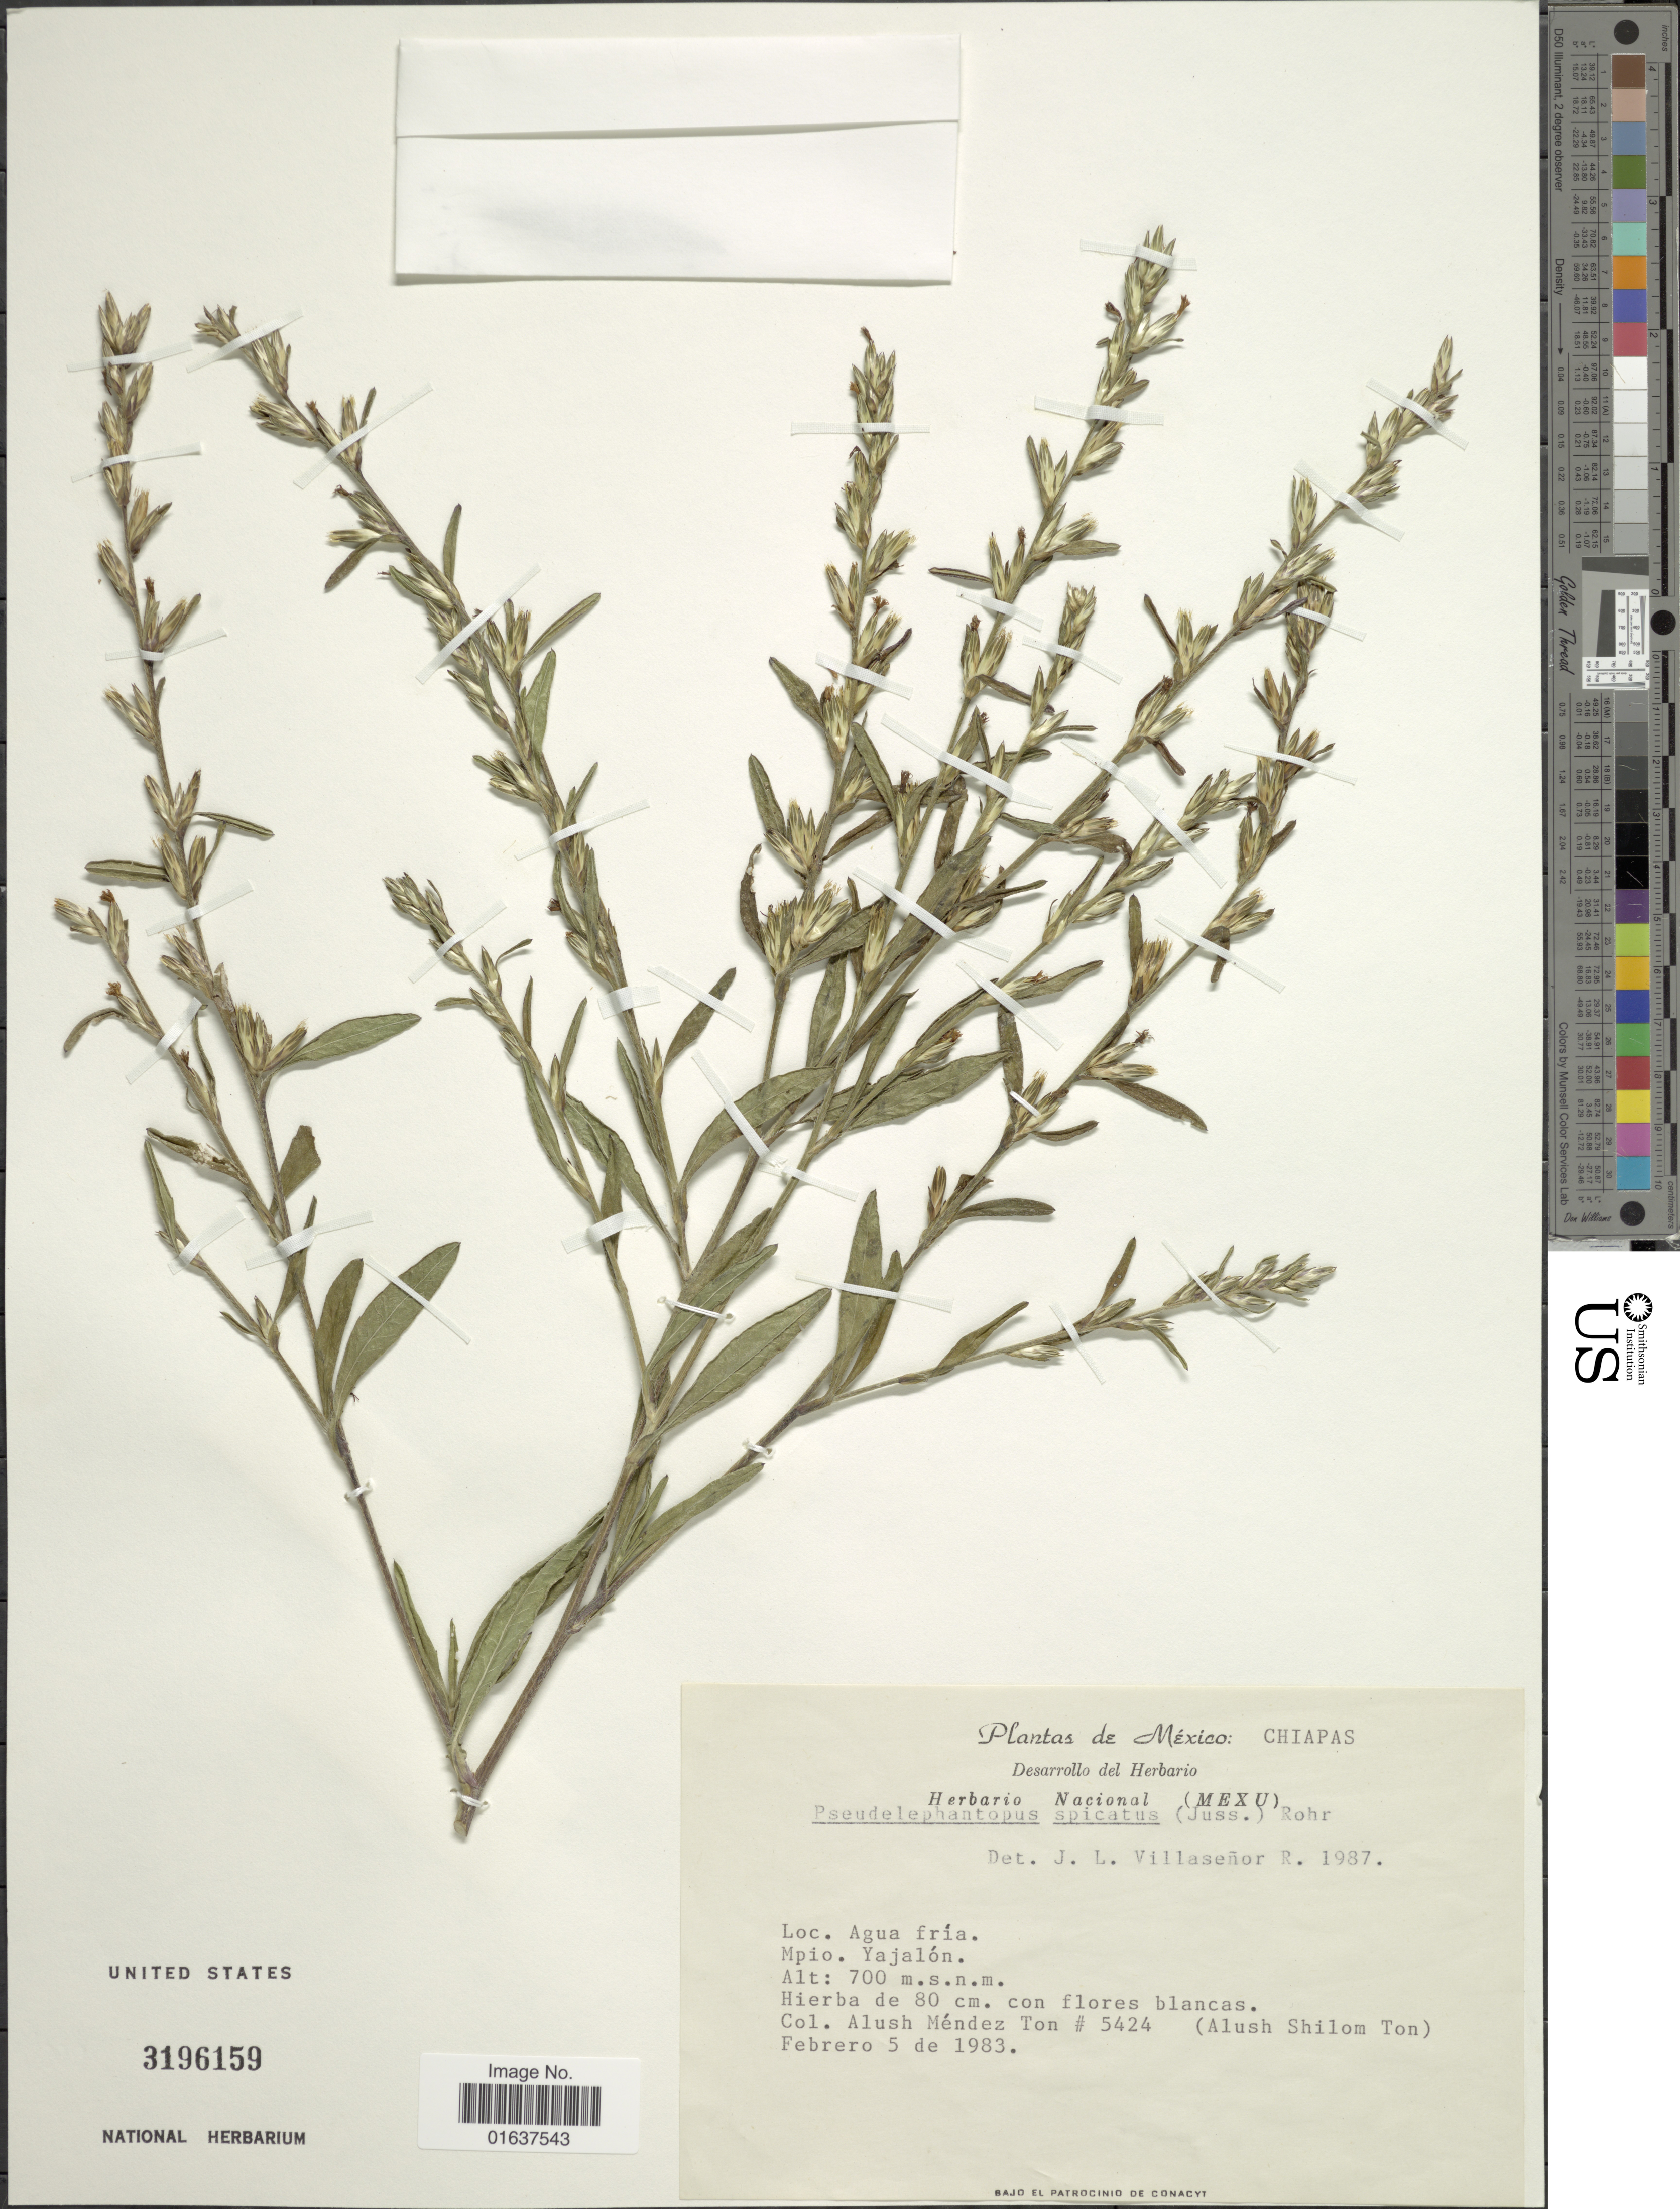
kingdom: Plantae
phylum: Tracheophyta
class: Magnoliopsida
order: Asterales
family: Asteraceae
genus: Pseudelephantopus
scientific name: Pseudelephantopus spicatus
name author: (Juss. ex Aubl.) C.F. Baker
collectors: A. S. Ton & A. S. Ton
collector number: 5424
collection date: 1983-02-05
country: Mexico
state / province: Chiapas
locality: Agua fria, Mpio Yajalon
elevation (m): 700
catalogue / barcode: US 3196159